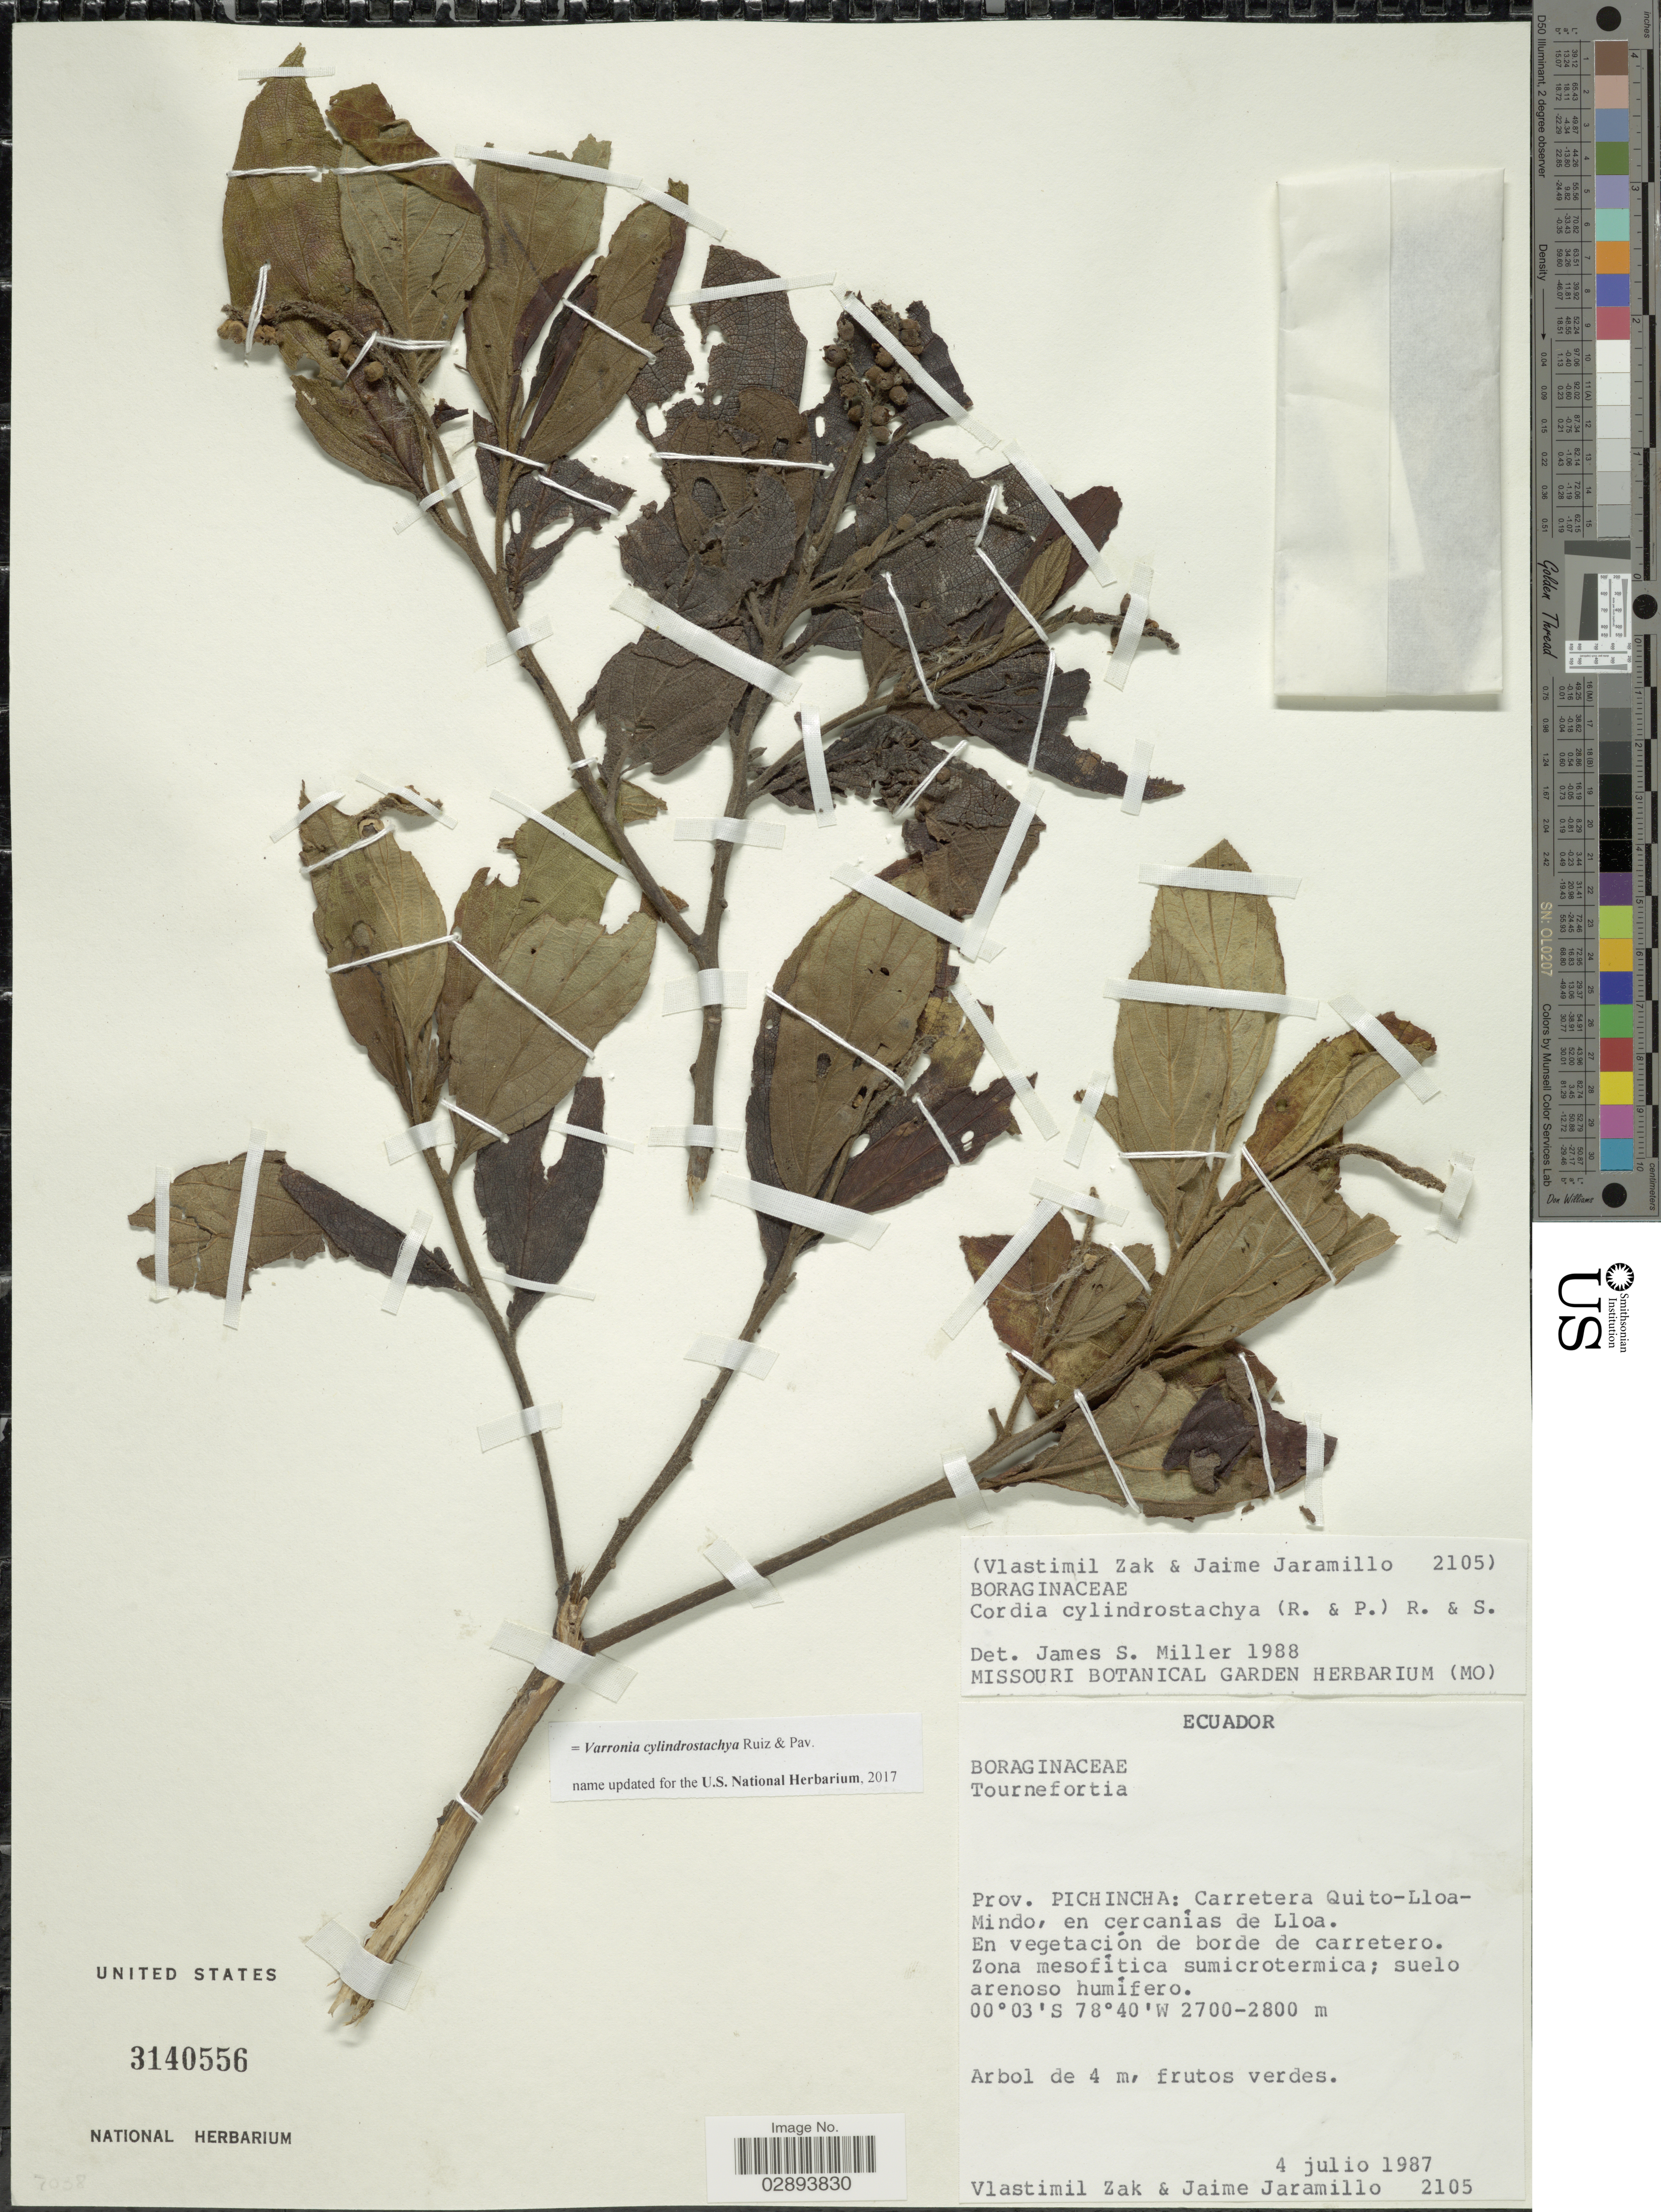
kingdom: Plantae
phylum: Tracheophyta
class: Magnoliopsida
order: Boraginales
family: Cordiaceae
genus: Varronia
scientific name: Varronia cylindrostachya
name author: Ruiz & Pav.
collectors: V. Zak & J. Jaramillo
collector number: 2105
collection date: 1987-07-04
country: Ecuador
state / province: Pichincha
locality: Carretera Quito-Lloa-Mindo, en cercanías de Lloa.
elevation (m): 2700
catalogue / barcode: US 3140556